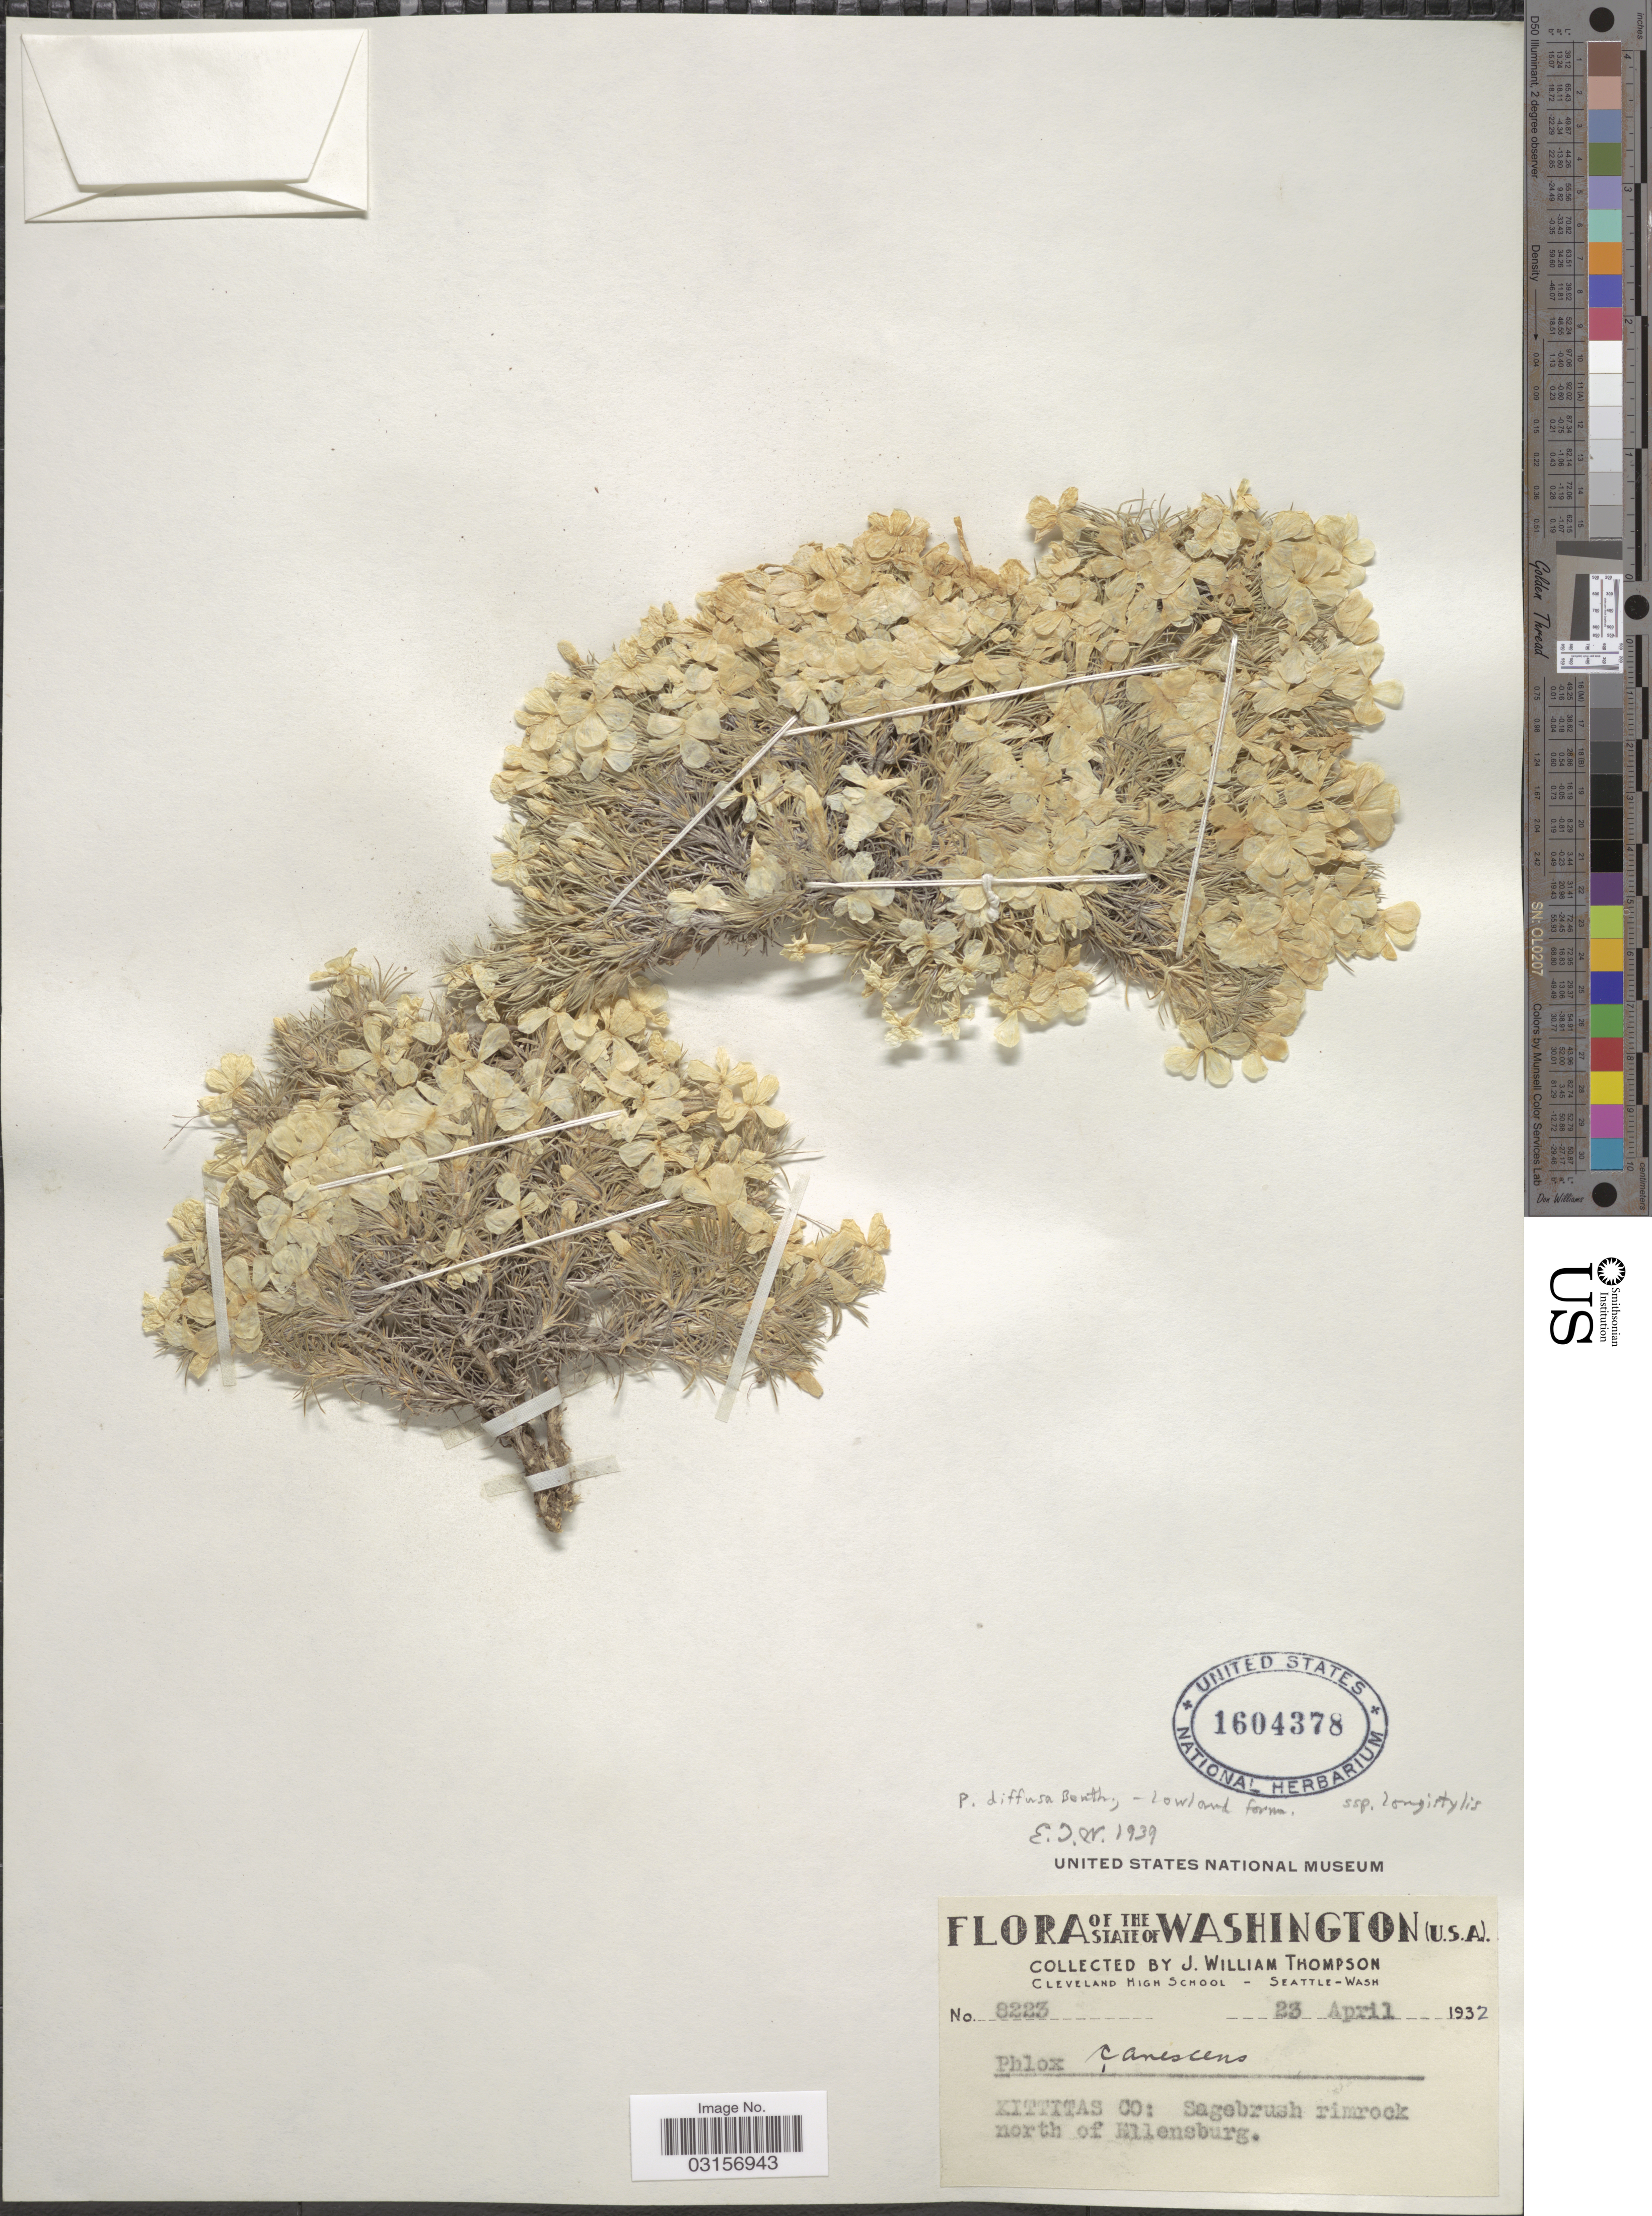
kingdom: Plantae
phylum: Tracheophyta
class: Magnoliopsida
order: Ericales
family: Polemoniaceae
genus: Phlox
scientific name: Phlox diffusa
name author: Benth.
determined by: Mayfield, M. H.; Ferguson, C. J.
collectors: J. W. Thompson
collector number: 8223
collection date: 1932-04-23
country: United States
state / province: Washington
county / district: Kittitas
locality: Kittitas Co: Sagebrush rimrock north of Ellensburg.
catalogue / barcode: US 1604378